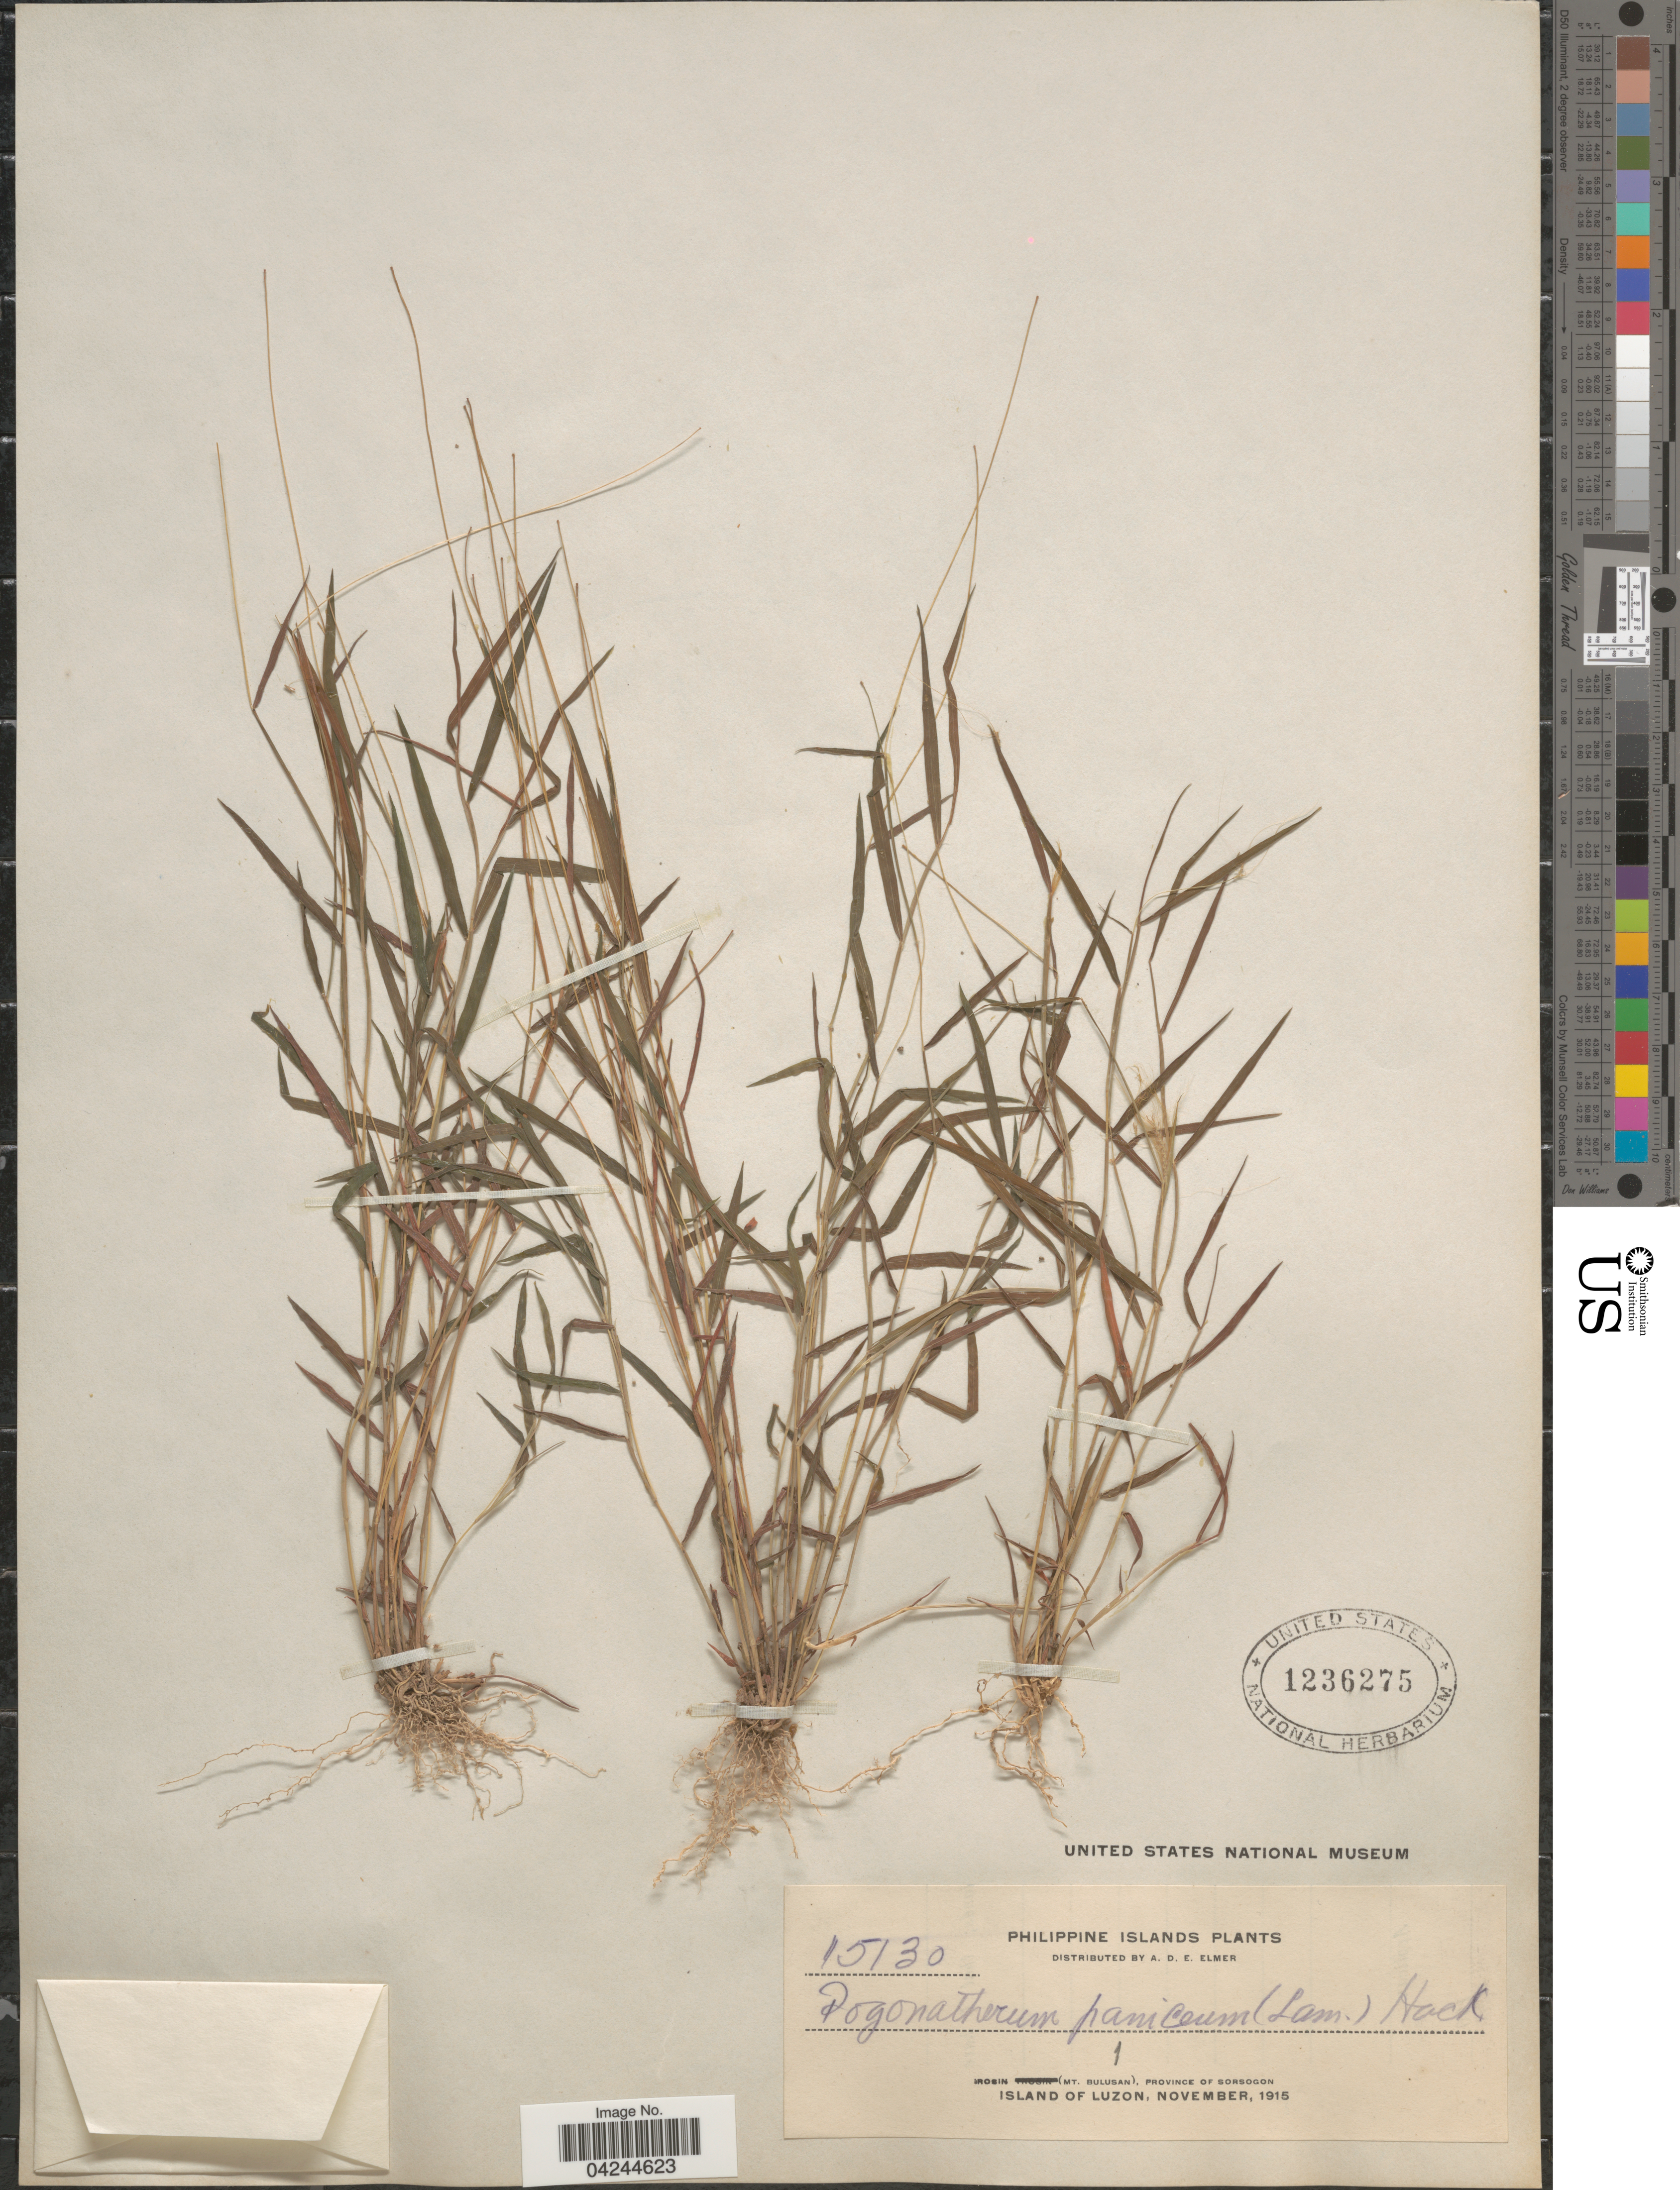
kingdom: Plantae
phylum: Tracheophyta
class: Liliopsida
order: Poales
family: Poaceae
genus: Pogonatherum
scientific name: Pogonatherum crinitum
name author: (Thunb.) Kunth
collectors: A. D. E. Elmer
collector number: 15130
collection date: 1915-11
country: Philippines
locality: Philippine Islands. Irosin (Mt. Bulusan), Province of Sorsogon. Island of Luzon.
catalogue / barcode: US 1236275